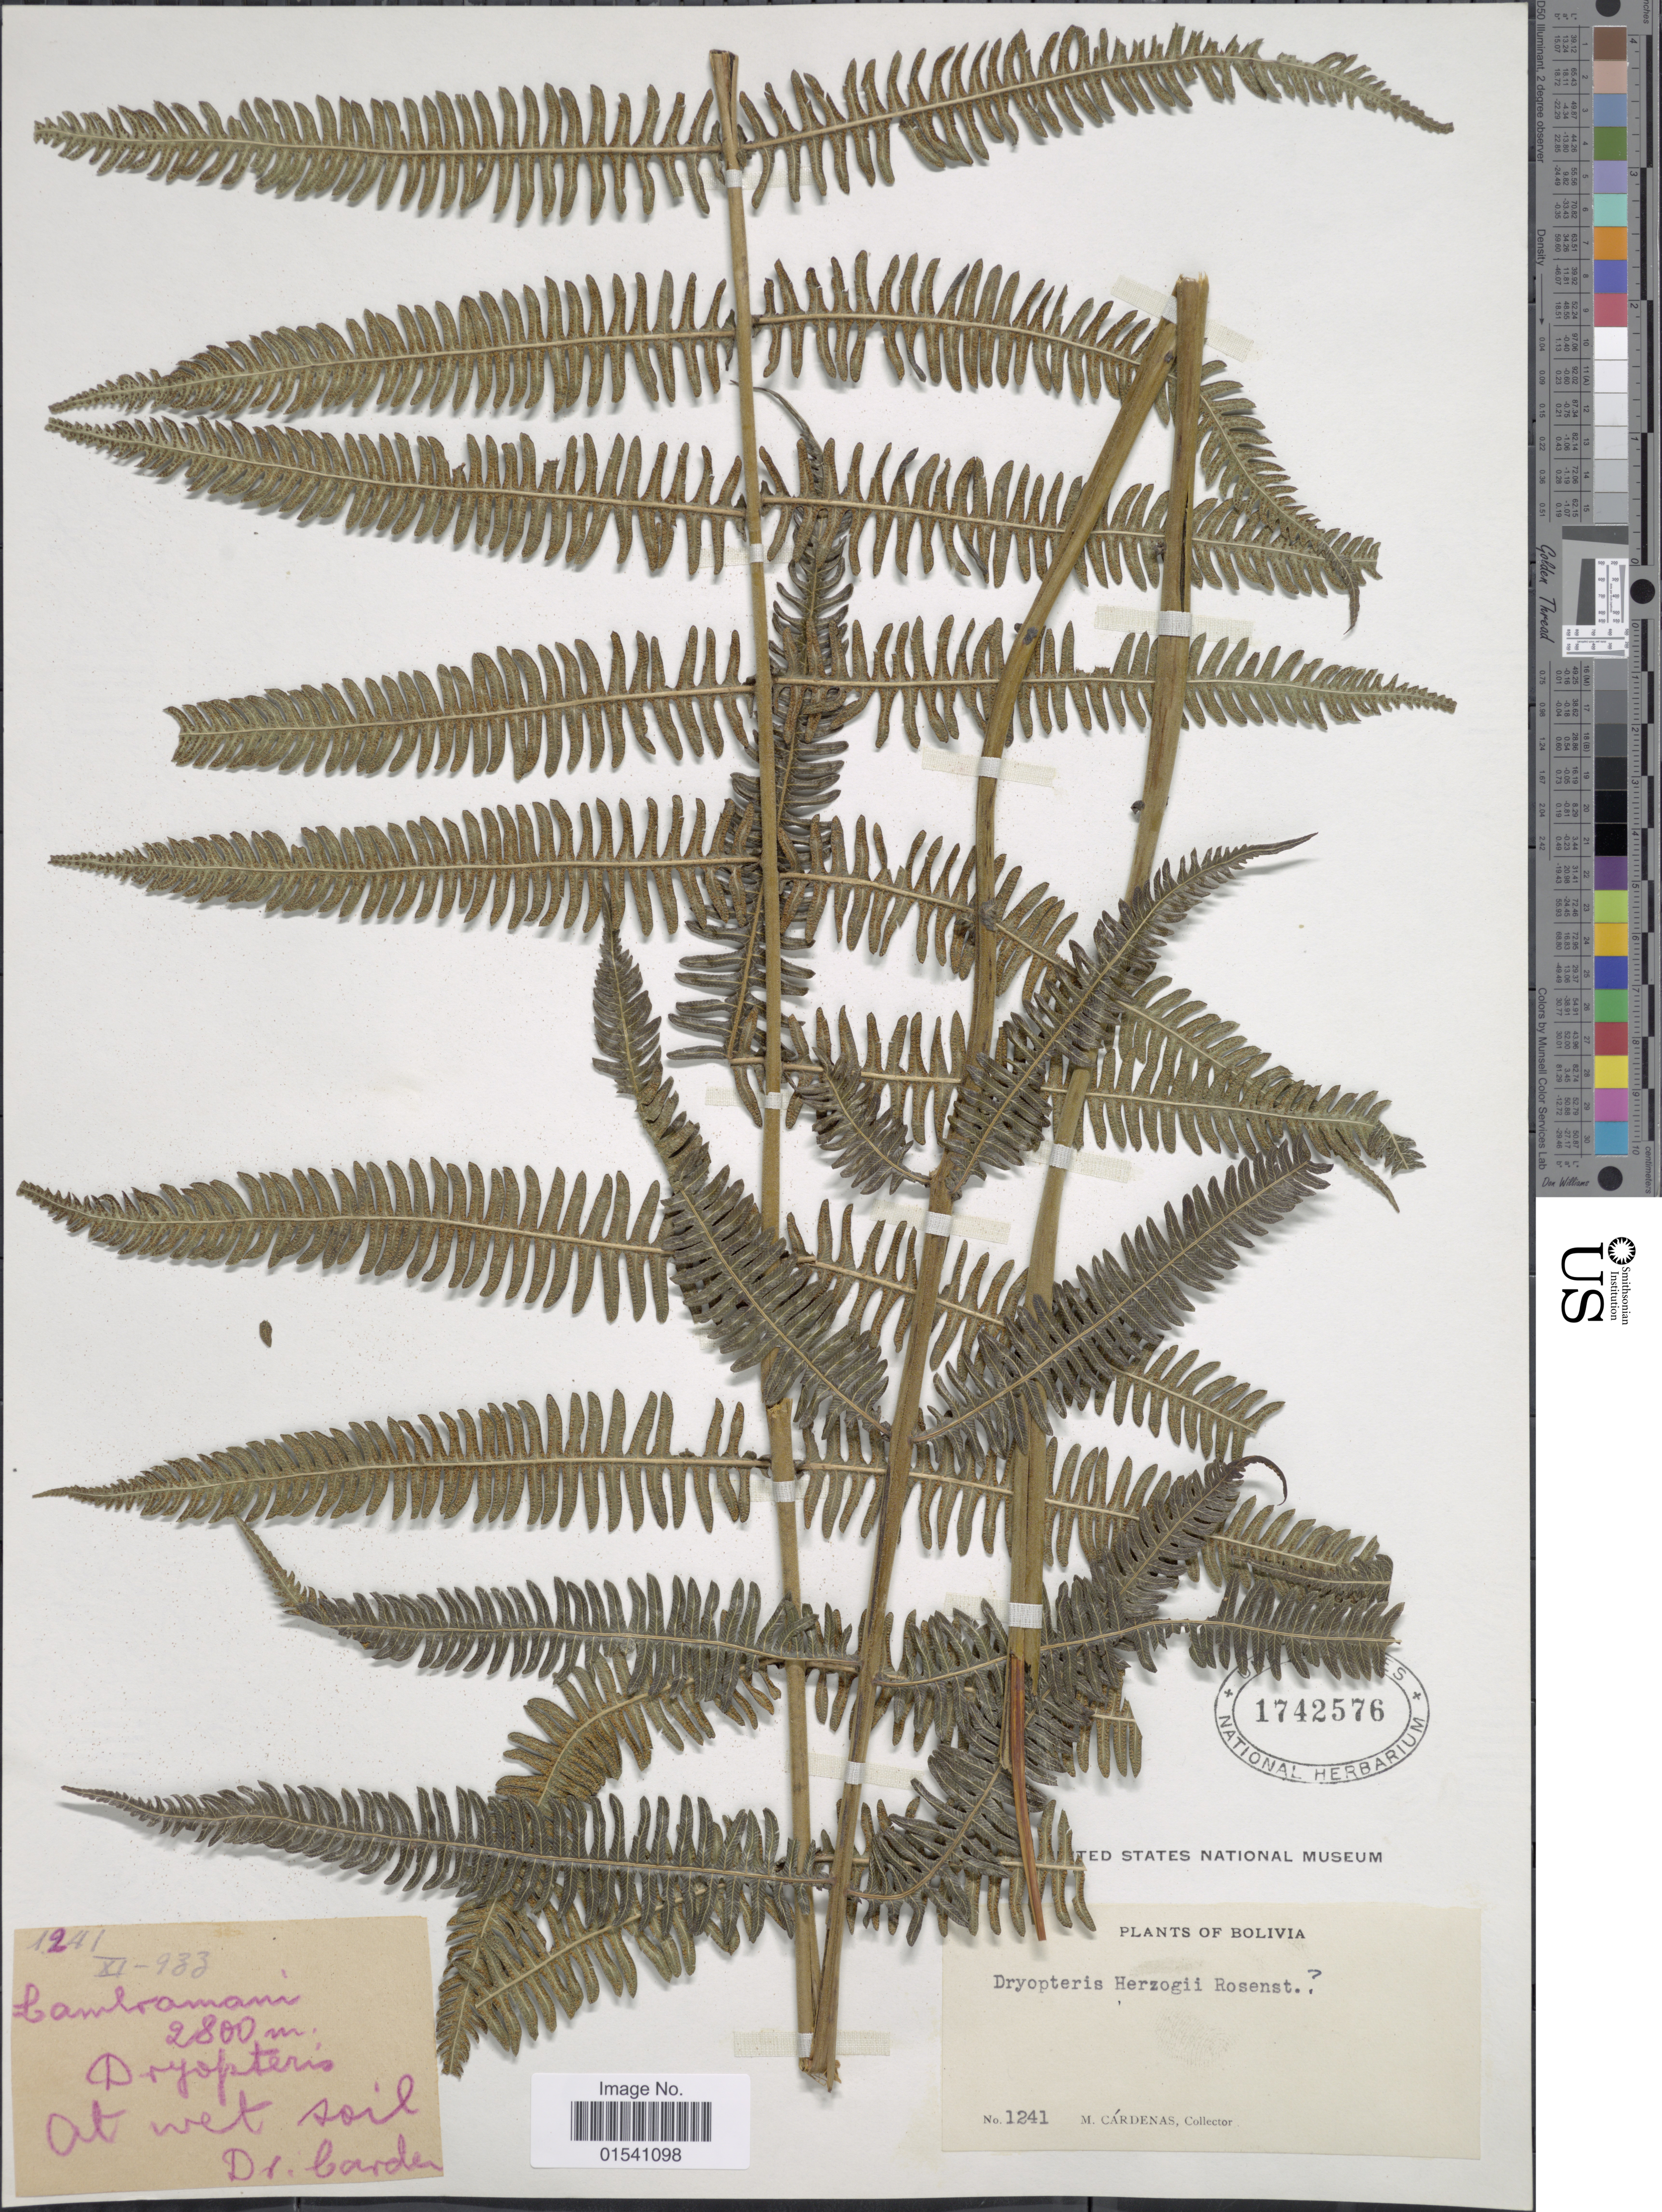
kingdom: Plantae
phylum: Tracheophyta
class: Polypodiopsida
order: Polypodiales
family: Thelypteridaceae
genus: Amauropelta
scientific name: Amauropelta sp.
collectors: M. Cárdenas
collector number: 1241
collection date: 1933-11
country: Bolivia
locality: Lambramani. At wet soil.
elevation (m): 2800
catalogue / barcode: US 1742576